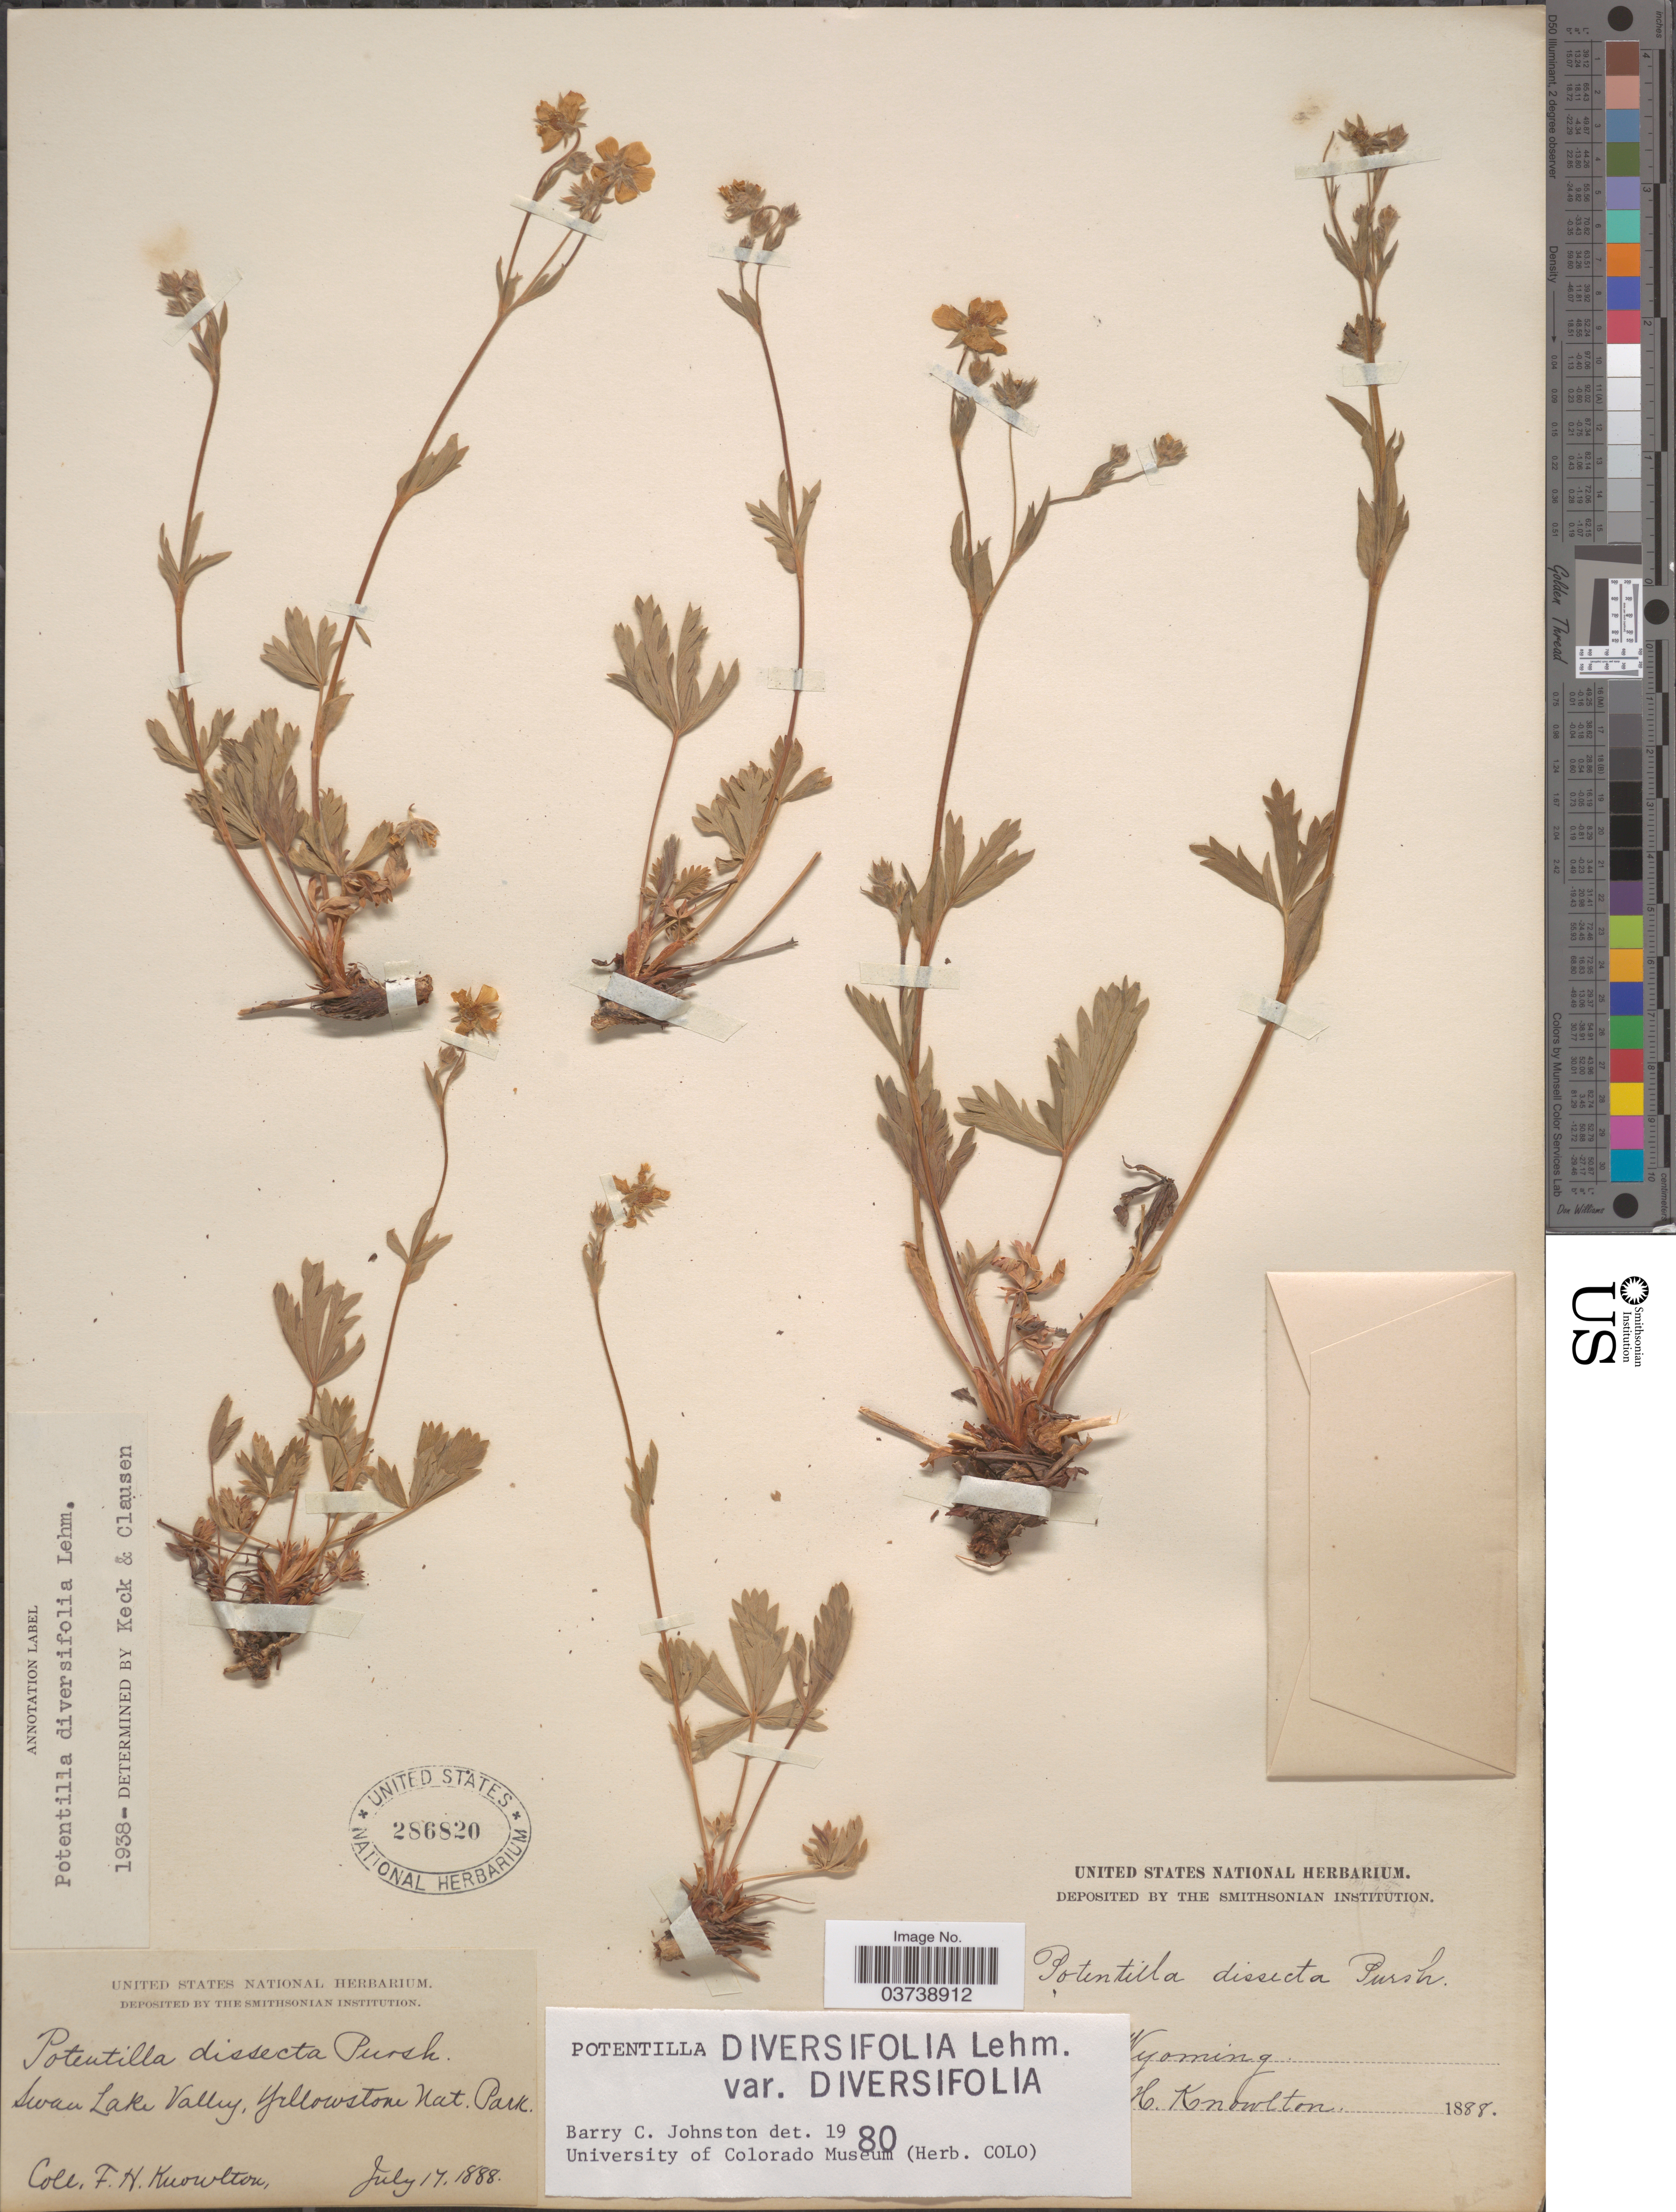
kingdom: Plantae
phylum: Tracheophyta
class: Magnoliopsida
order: Rosales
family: Rosaceae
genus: Potentilla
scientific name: Potentilla diversifolia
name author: Lehm.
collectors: F. H. Knowlton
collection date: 1888-07-17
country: United States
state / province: Wyoming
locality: Swan Lake Valley, Yellowstone Nat. Park.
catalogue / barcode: US 286820